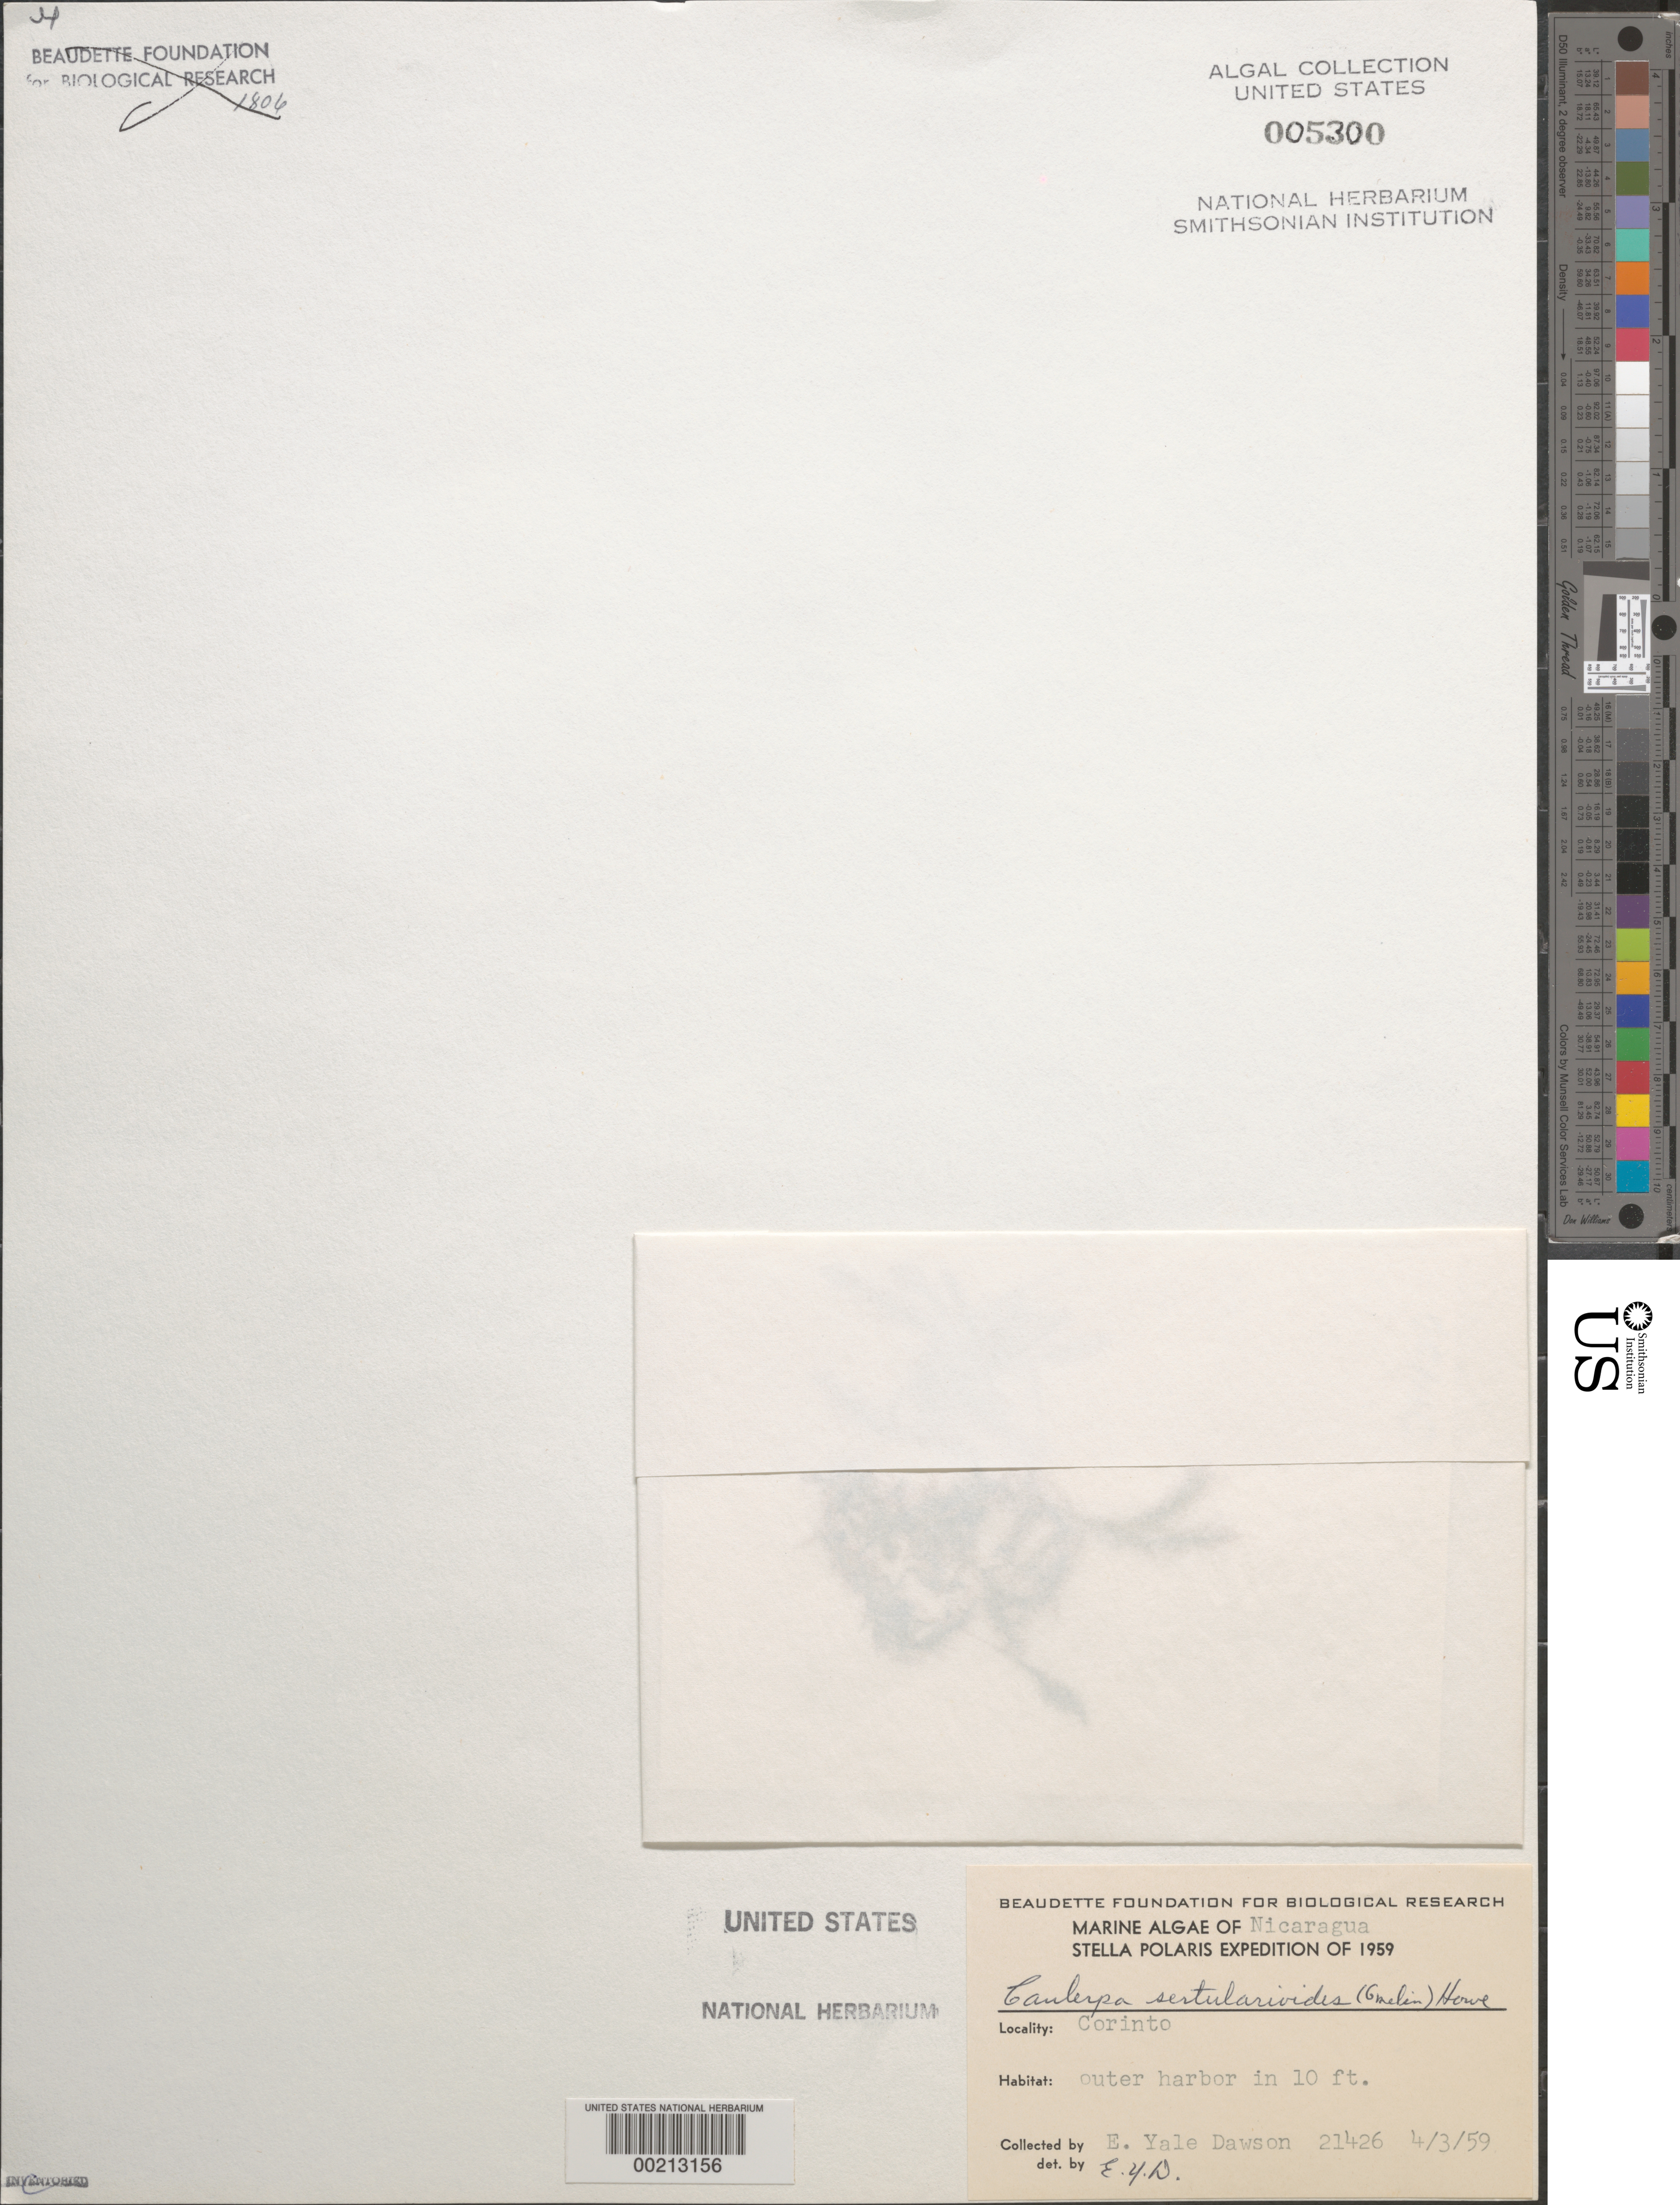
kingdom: Plantae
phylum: Chlorophyta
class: Ulvophyceae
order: Bryopsidales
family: Caulerpaceae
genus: Caulerpa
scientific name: Caulerpa sertularioides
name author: (S.G. Gmel.) M. Howe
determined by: Dawson, E. Y.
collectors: E. Y. Dawson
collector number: EYD 21426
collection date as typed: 03 Apr 1959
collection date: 1959-04-03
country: Nicaragua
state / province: Chinandega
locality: Corinto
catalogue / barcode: US 5300